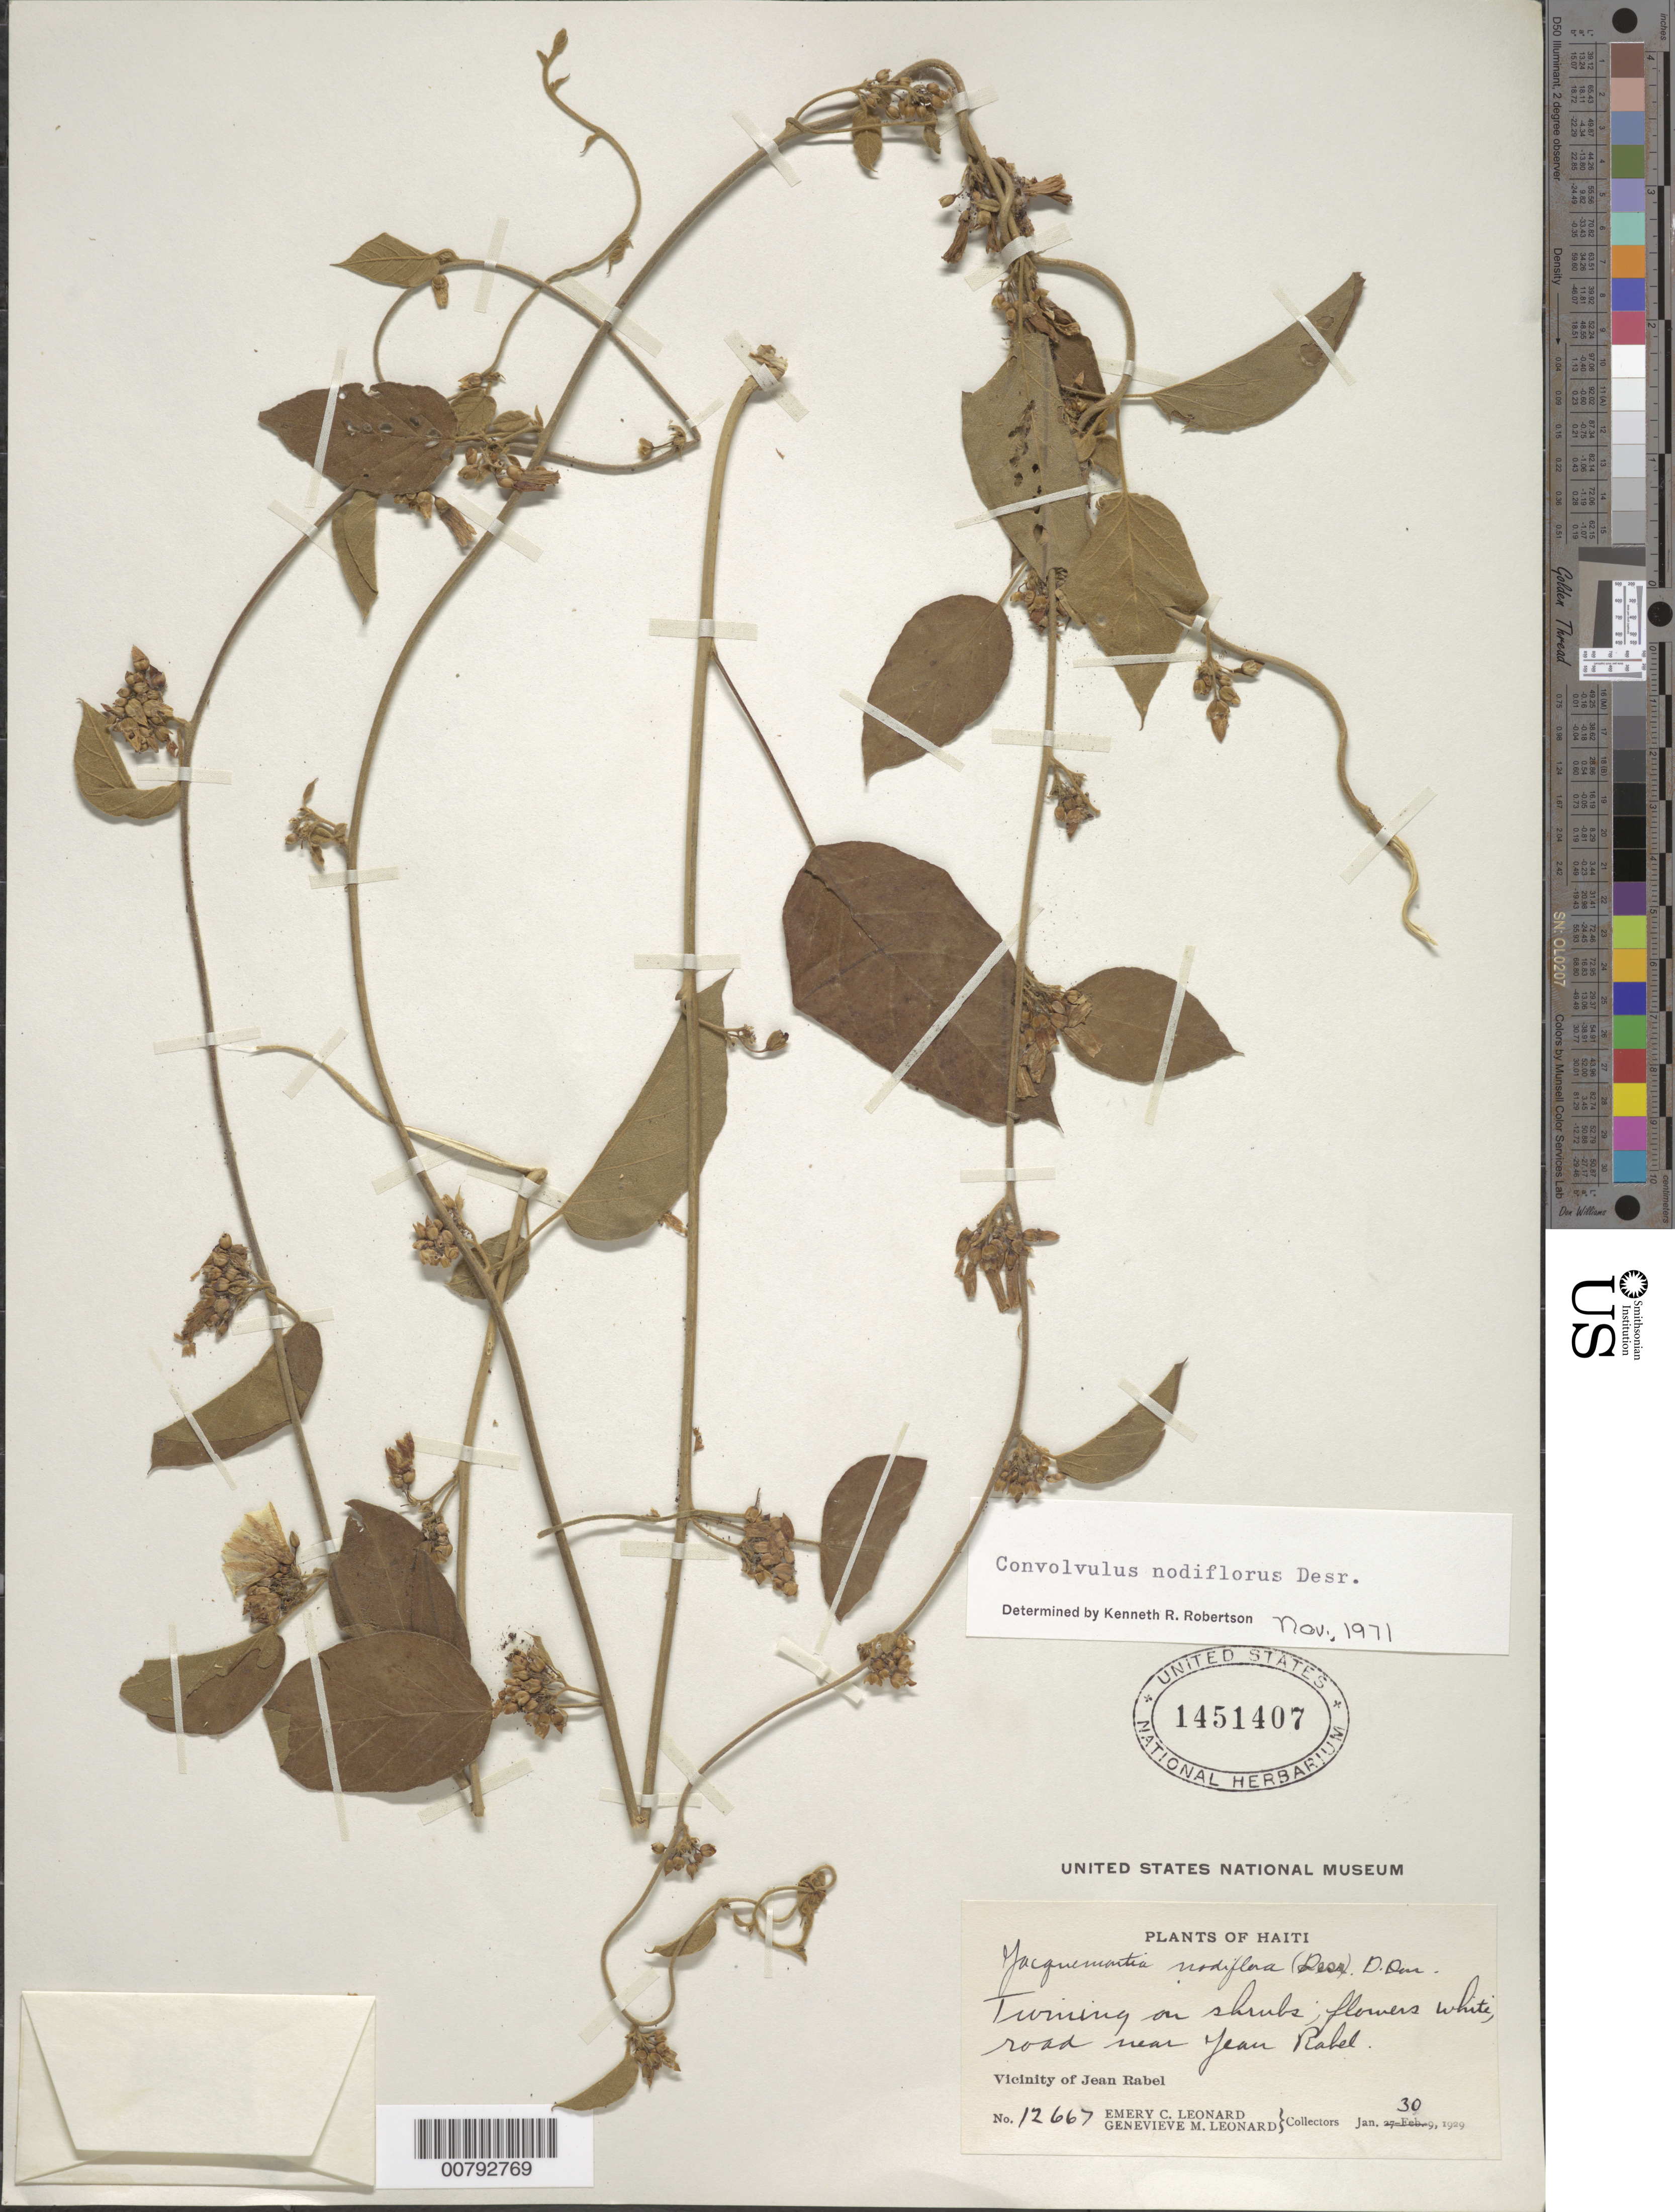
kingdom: Plantae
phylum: Tracheophyta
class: Magnoliopsida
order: Solanales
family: Convolvulaceae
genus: Convolvulus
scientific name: Convolvulus nodiflorus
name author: Desr.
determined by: Robertson, K. R.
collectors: E. C. Leonard & G. M. Leonard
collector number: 12667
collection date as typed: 30 Jan 1929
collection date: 1929-01-30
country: Haiti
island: Hispaniola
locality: Vicinity of Jean Rabel, road near Jean Rabel.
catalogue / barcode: US 1451407